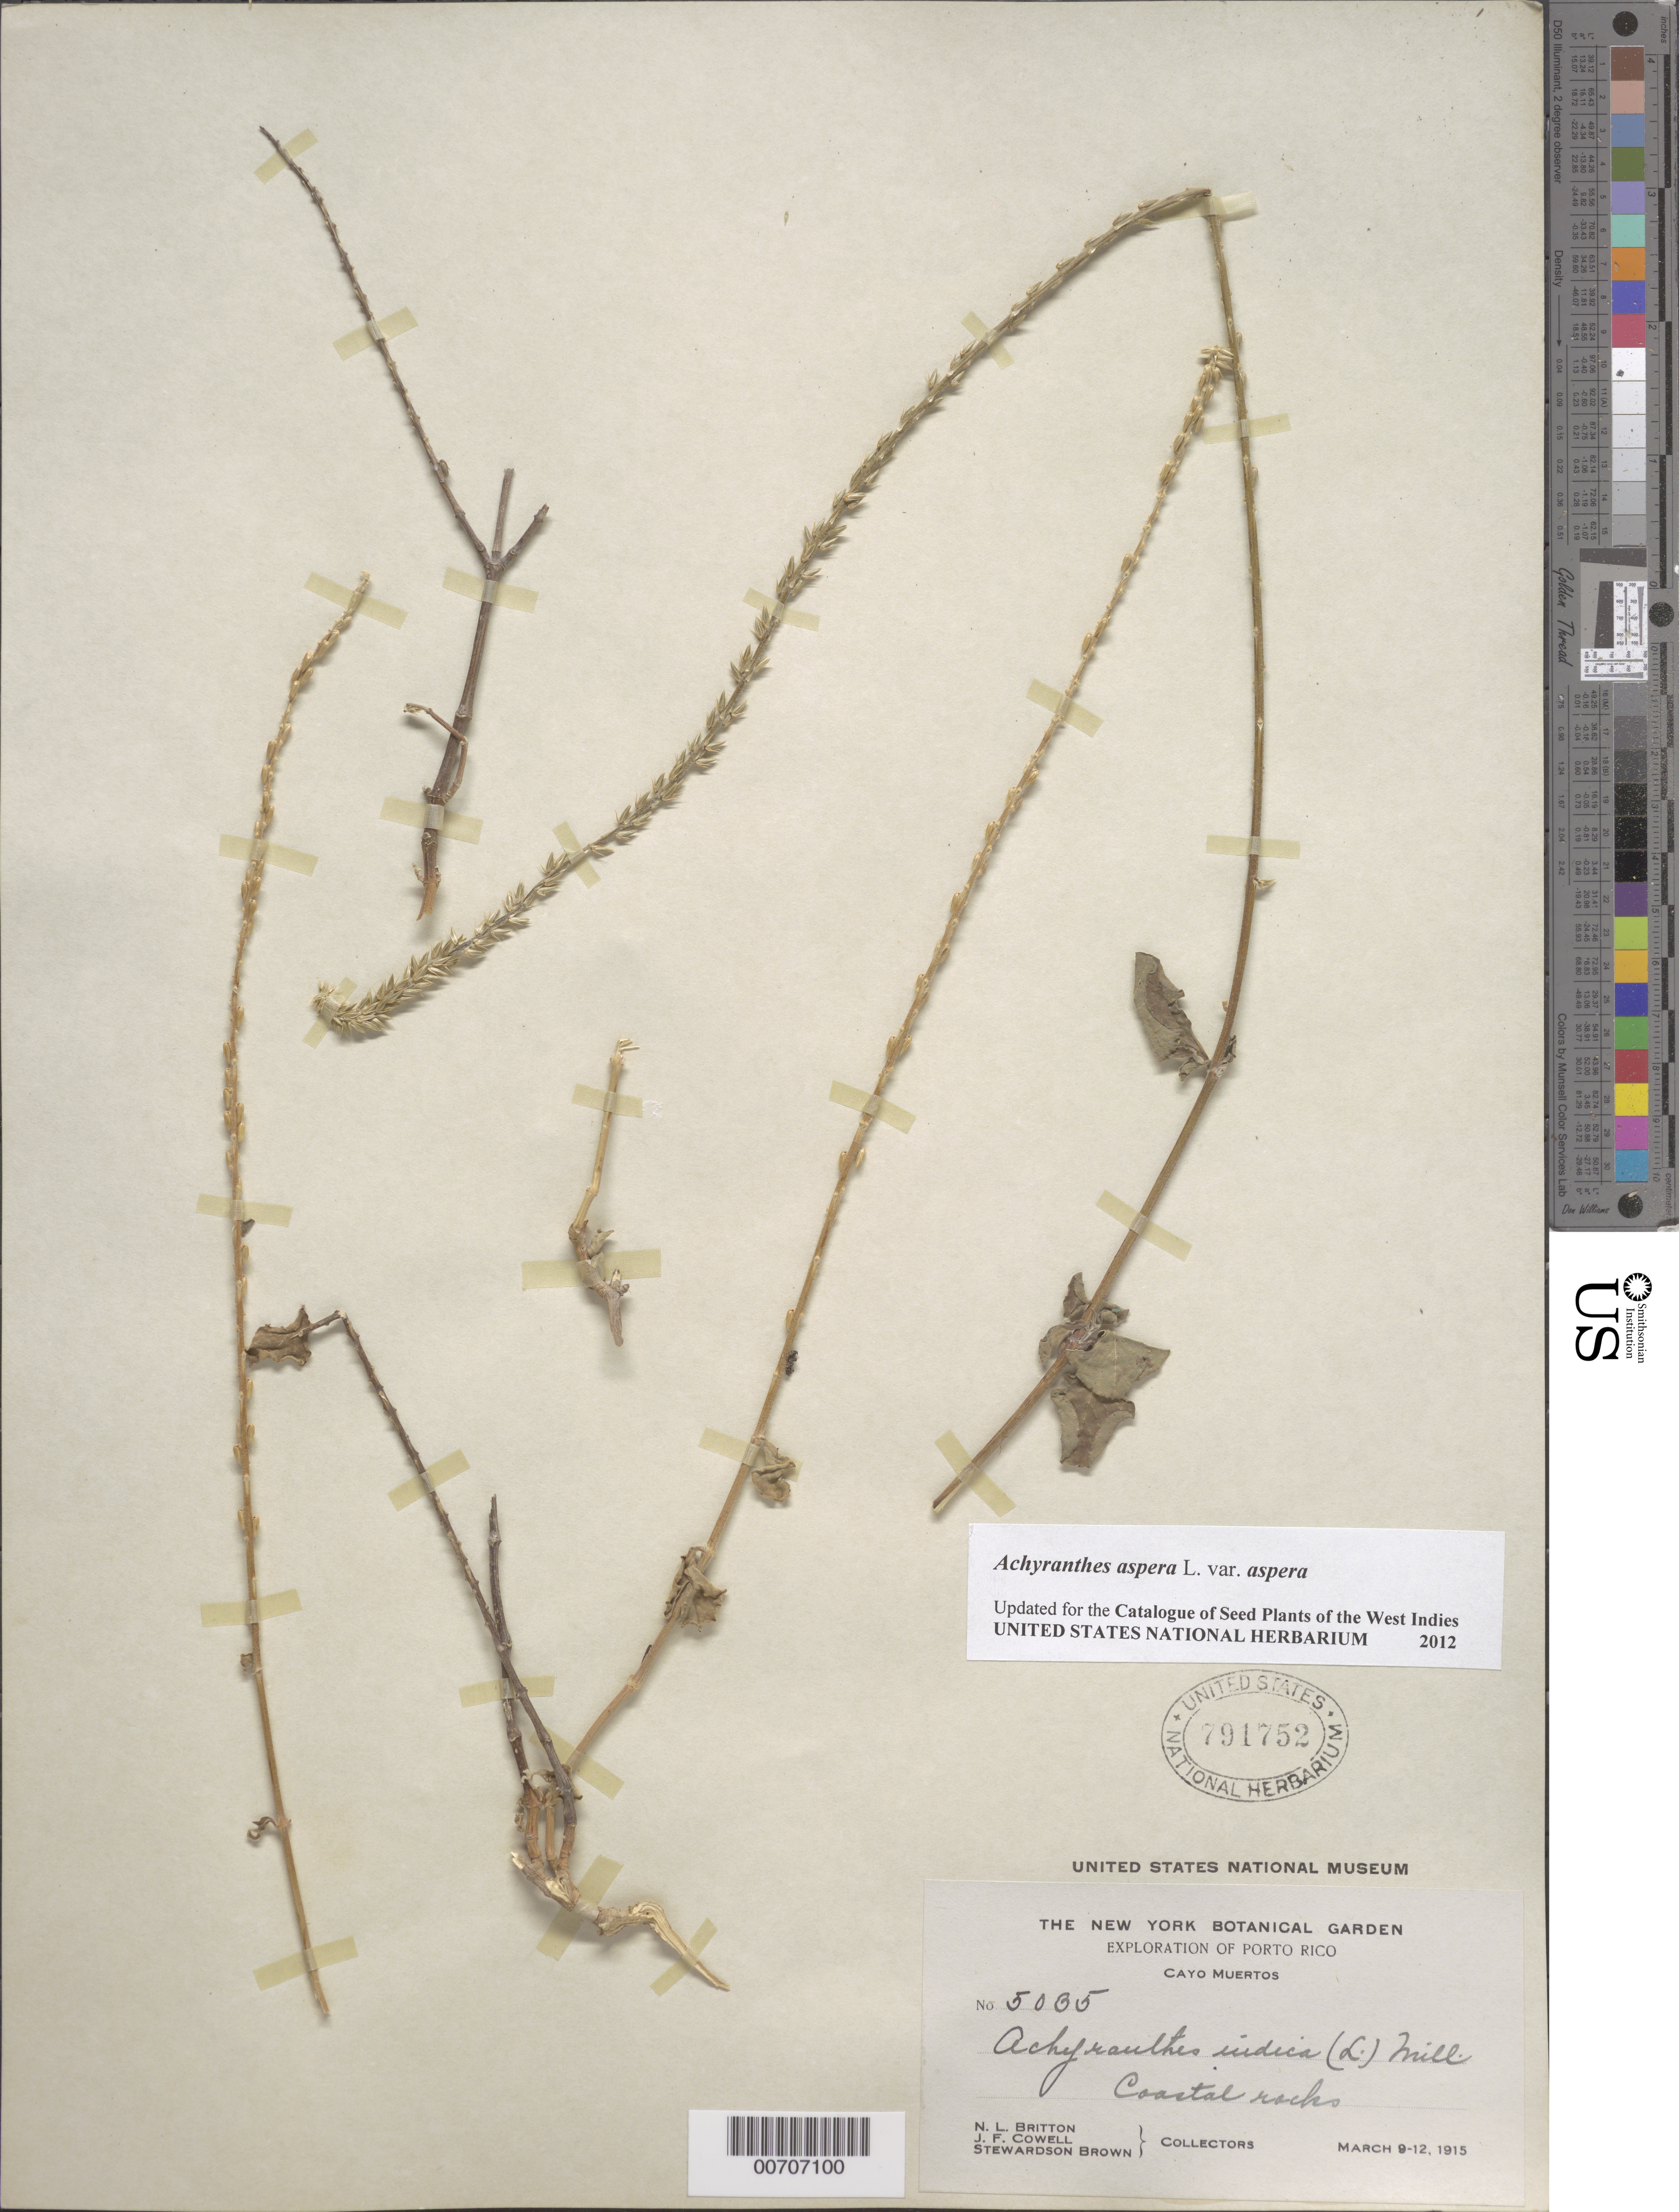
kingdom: Plantae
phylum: Tracheophyta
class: Magnoliopsida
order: Caryophyllales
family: Amaranthaceae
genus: Achyranthes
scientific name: Achyranthes indica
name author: Mill.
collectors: N. Britton, J. F. Cowell & S. Brown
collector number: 5035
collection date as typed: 09 Mar 1915 to 12 Mar 1915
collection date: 1915-03-09/1915-03-12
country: Puerto Rico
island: Greater Antilles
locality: Cayo Muertos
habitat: Coastal rocks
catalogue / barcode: US 791752